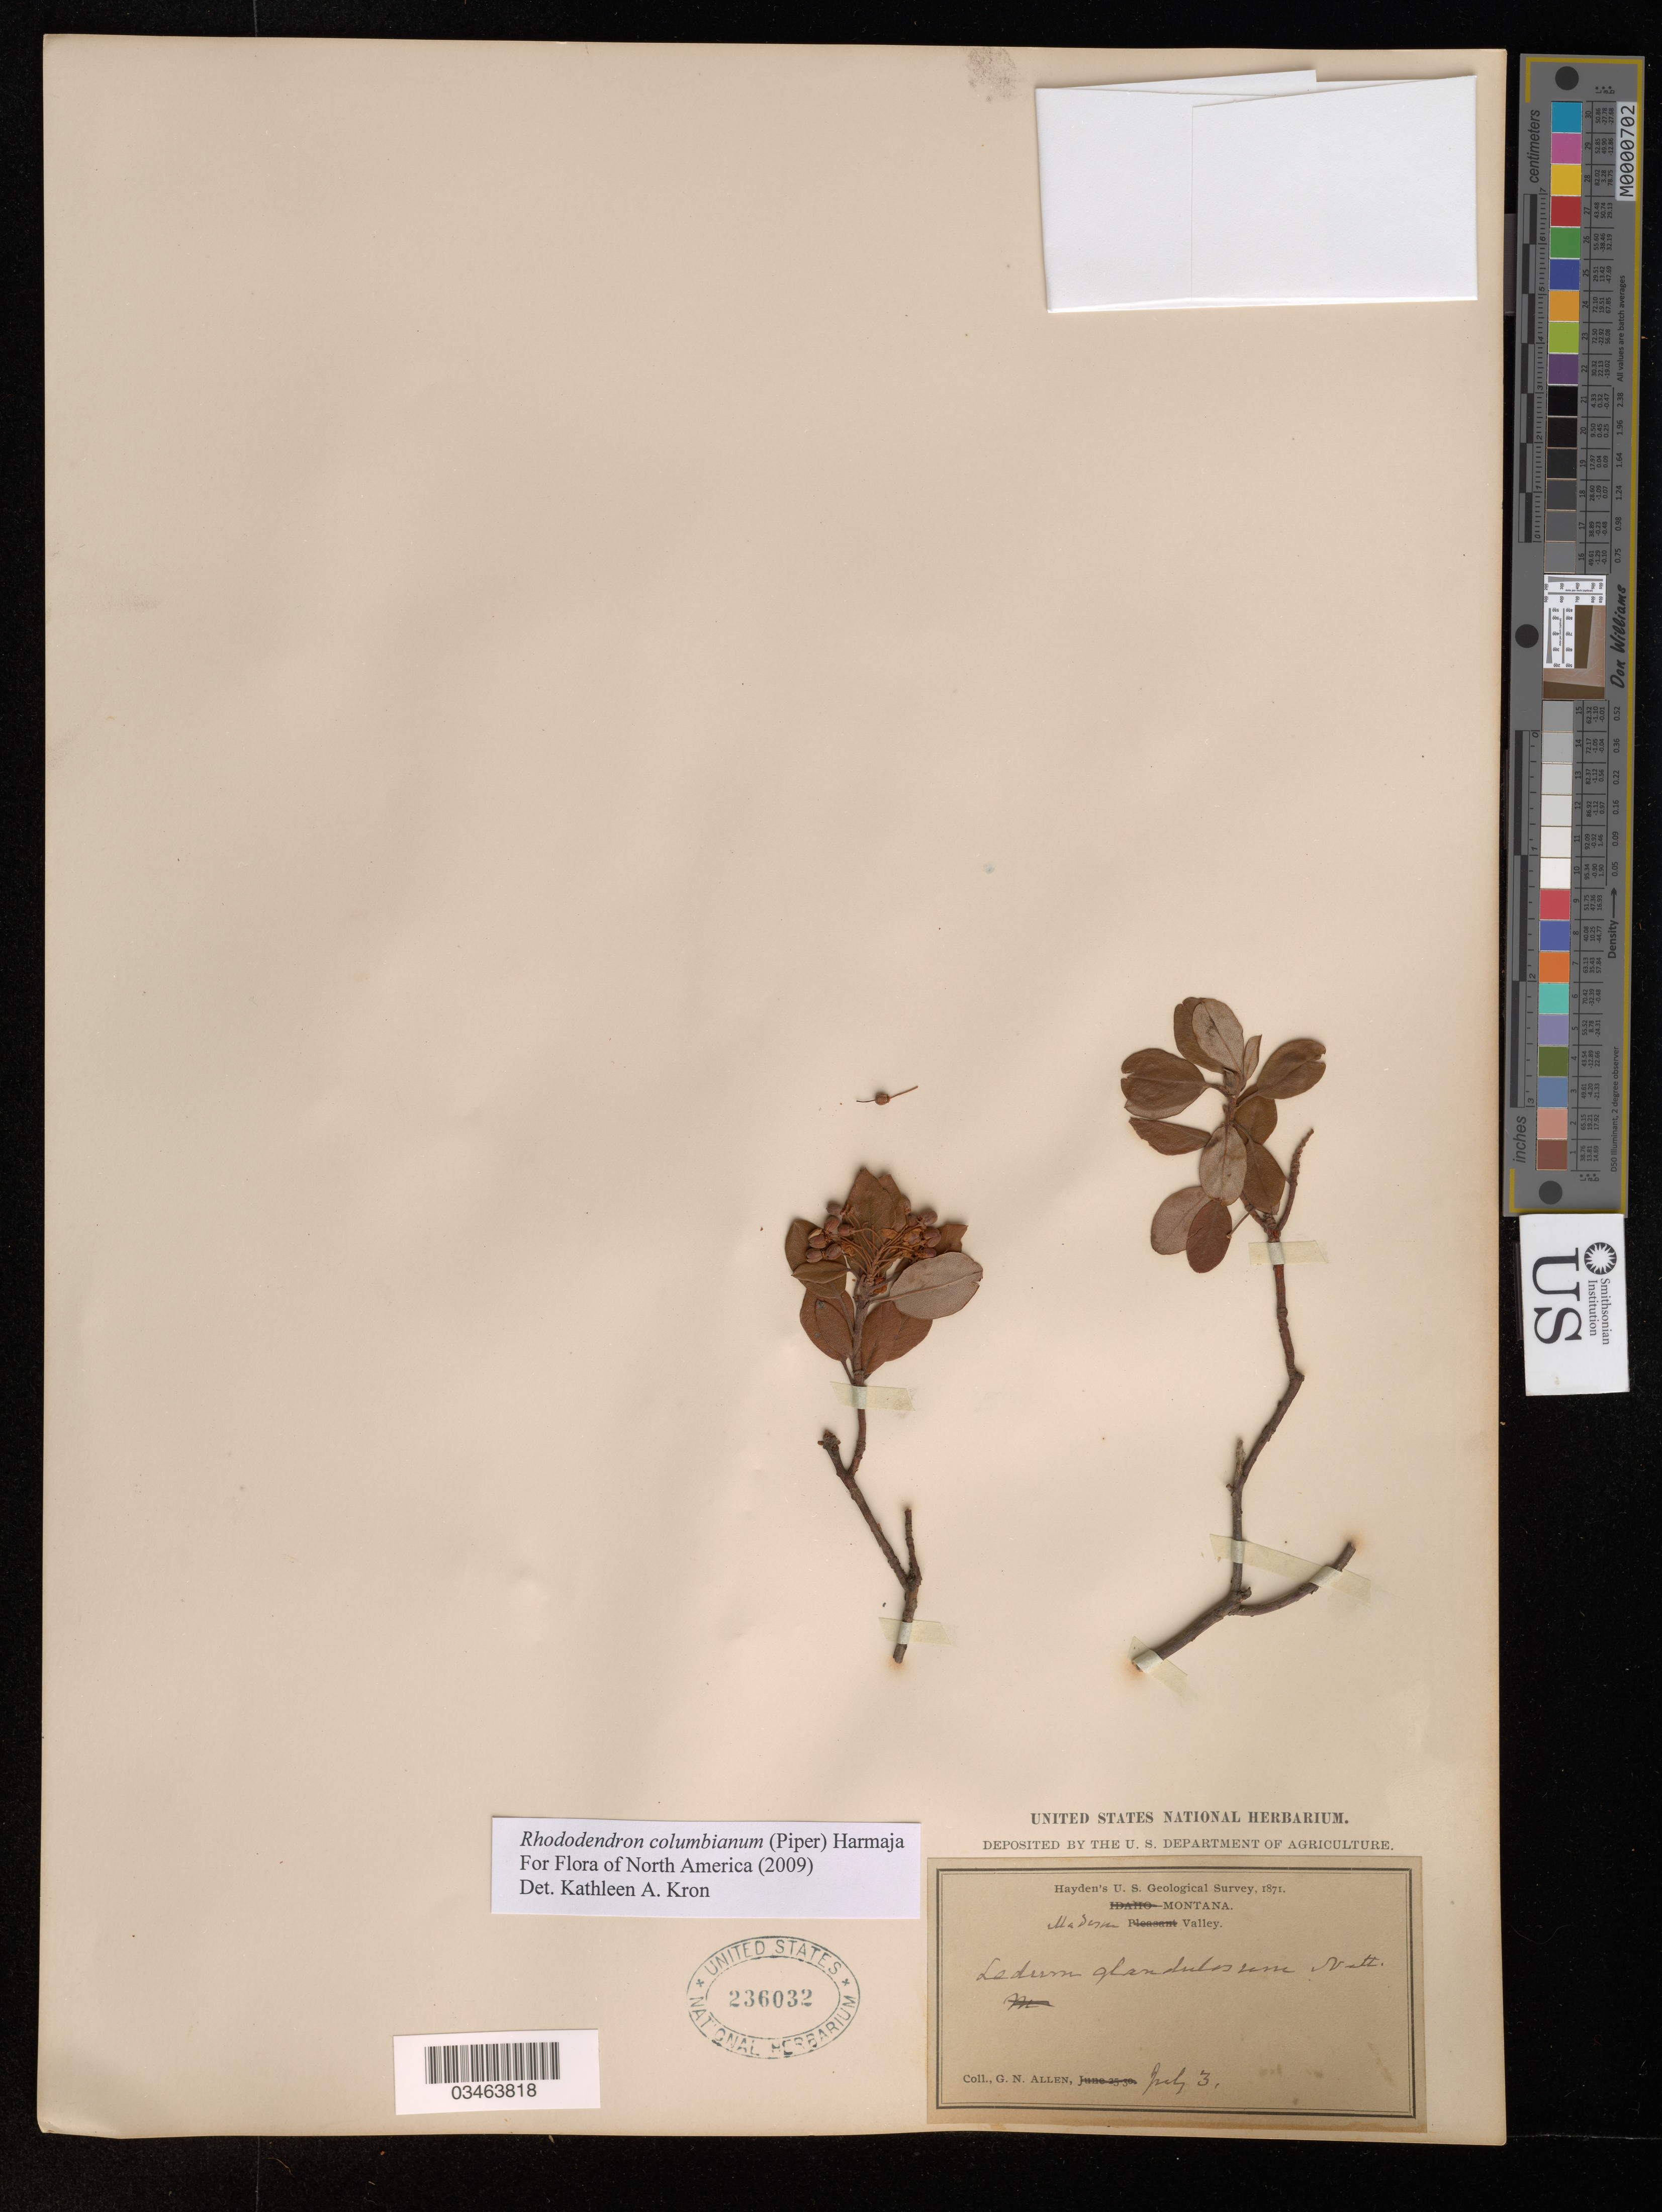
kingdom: Plantae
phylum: Tracheophyta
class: Magnoliopsida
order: Ericales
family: Ericaceae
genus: Rhododendron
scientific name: Rhododendron columbianum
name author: (Piper) Harmaja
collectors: G. N. Allen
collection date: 1871-07-03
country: United States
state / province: Montana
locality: Hayden's U.S. Geological Survey. ! Valley.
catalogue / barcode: US 236032